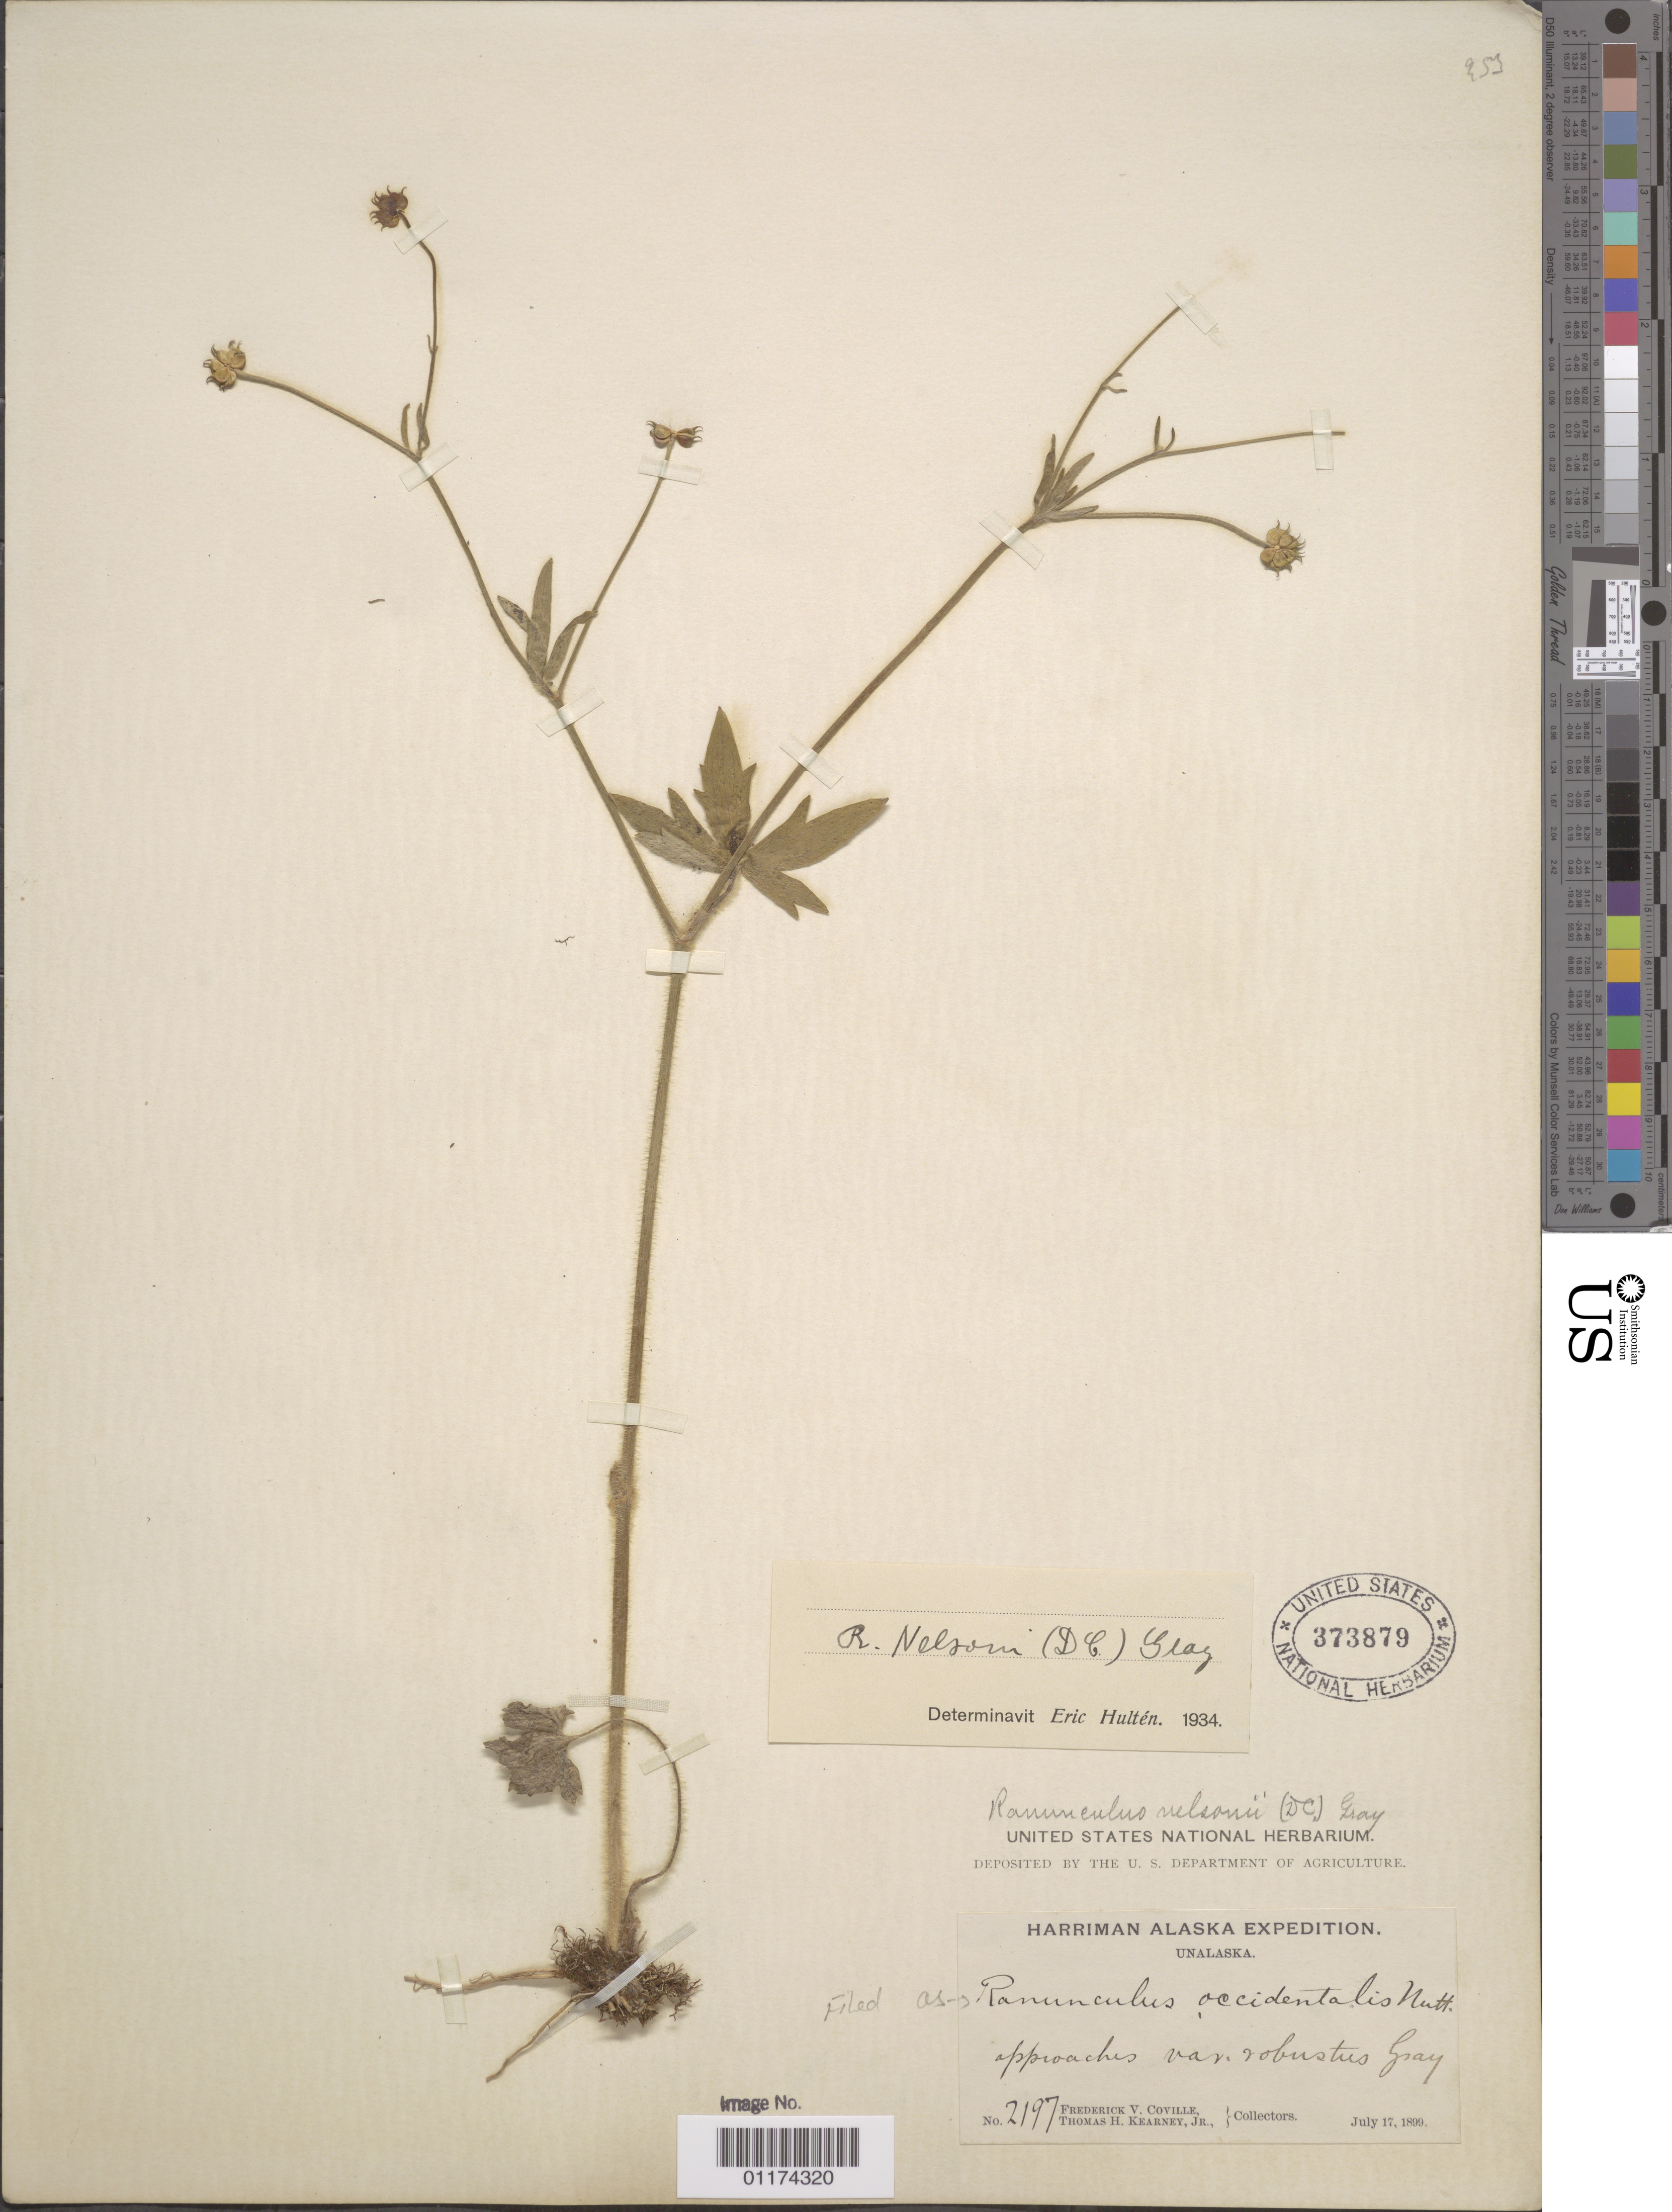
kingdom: Plantae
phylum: Tracheophyta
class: Magnoliopsida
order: Ranunculales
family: Ranunculaceae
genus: Ranunculus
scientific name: Ranunculus occidentalis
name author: Nutt.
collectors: F. V. Coville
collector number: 2197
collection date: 1899-07-17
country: United States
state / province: Alaska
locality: Unalaska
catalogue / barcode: US 373879